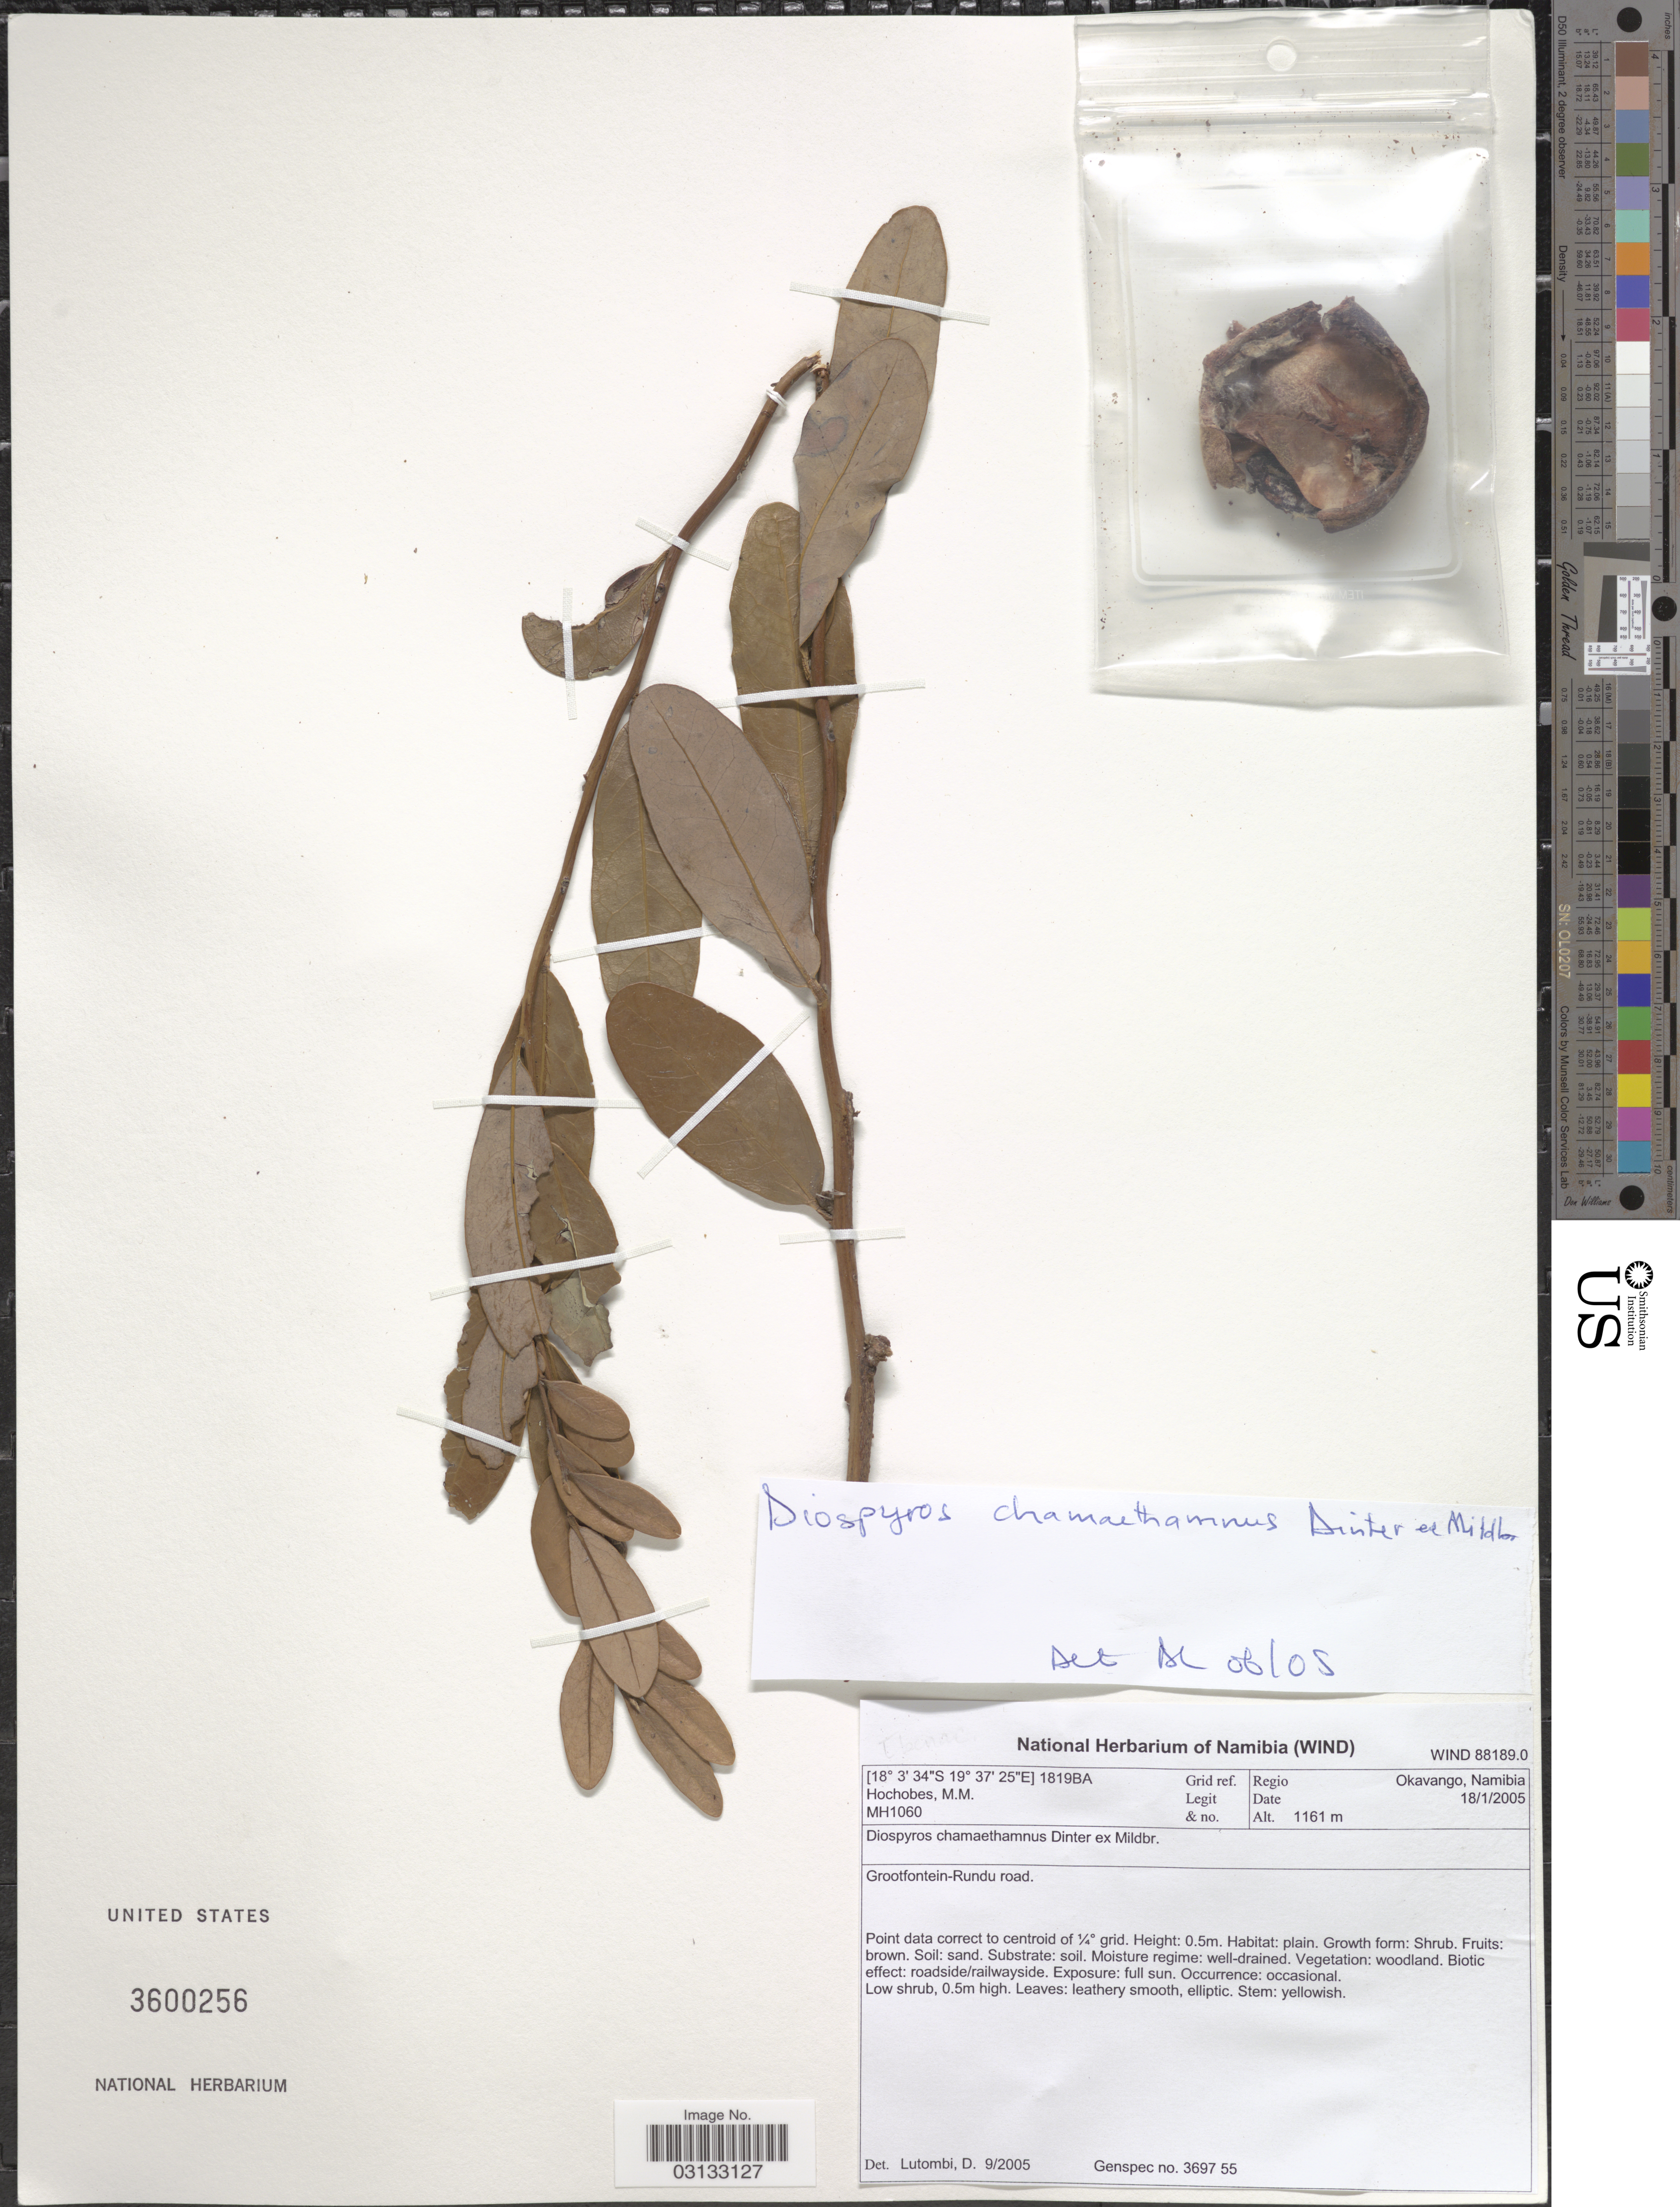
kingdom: Plantae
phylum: Tracheophyta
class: Magnoliopsida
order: Ericales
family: Ebenaceae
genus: Diospyros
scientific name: Diospyros chamaethamnus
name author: Mildbr.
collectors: M. Hochobes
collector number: MH1060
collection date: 2005-01-18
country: Namibia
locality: Regio Okavango, Namibia, Grid ref. 1819BA, Grootfontein-Rundu road.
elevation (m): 1161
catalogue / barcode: US 3600256